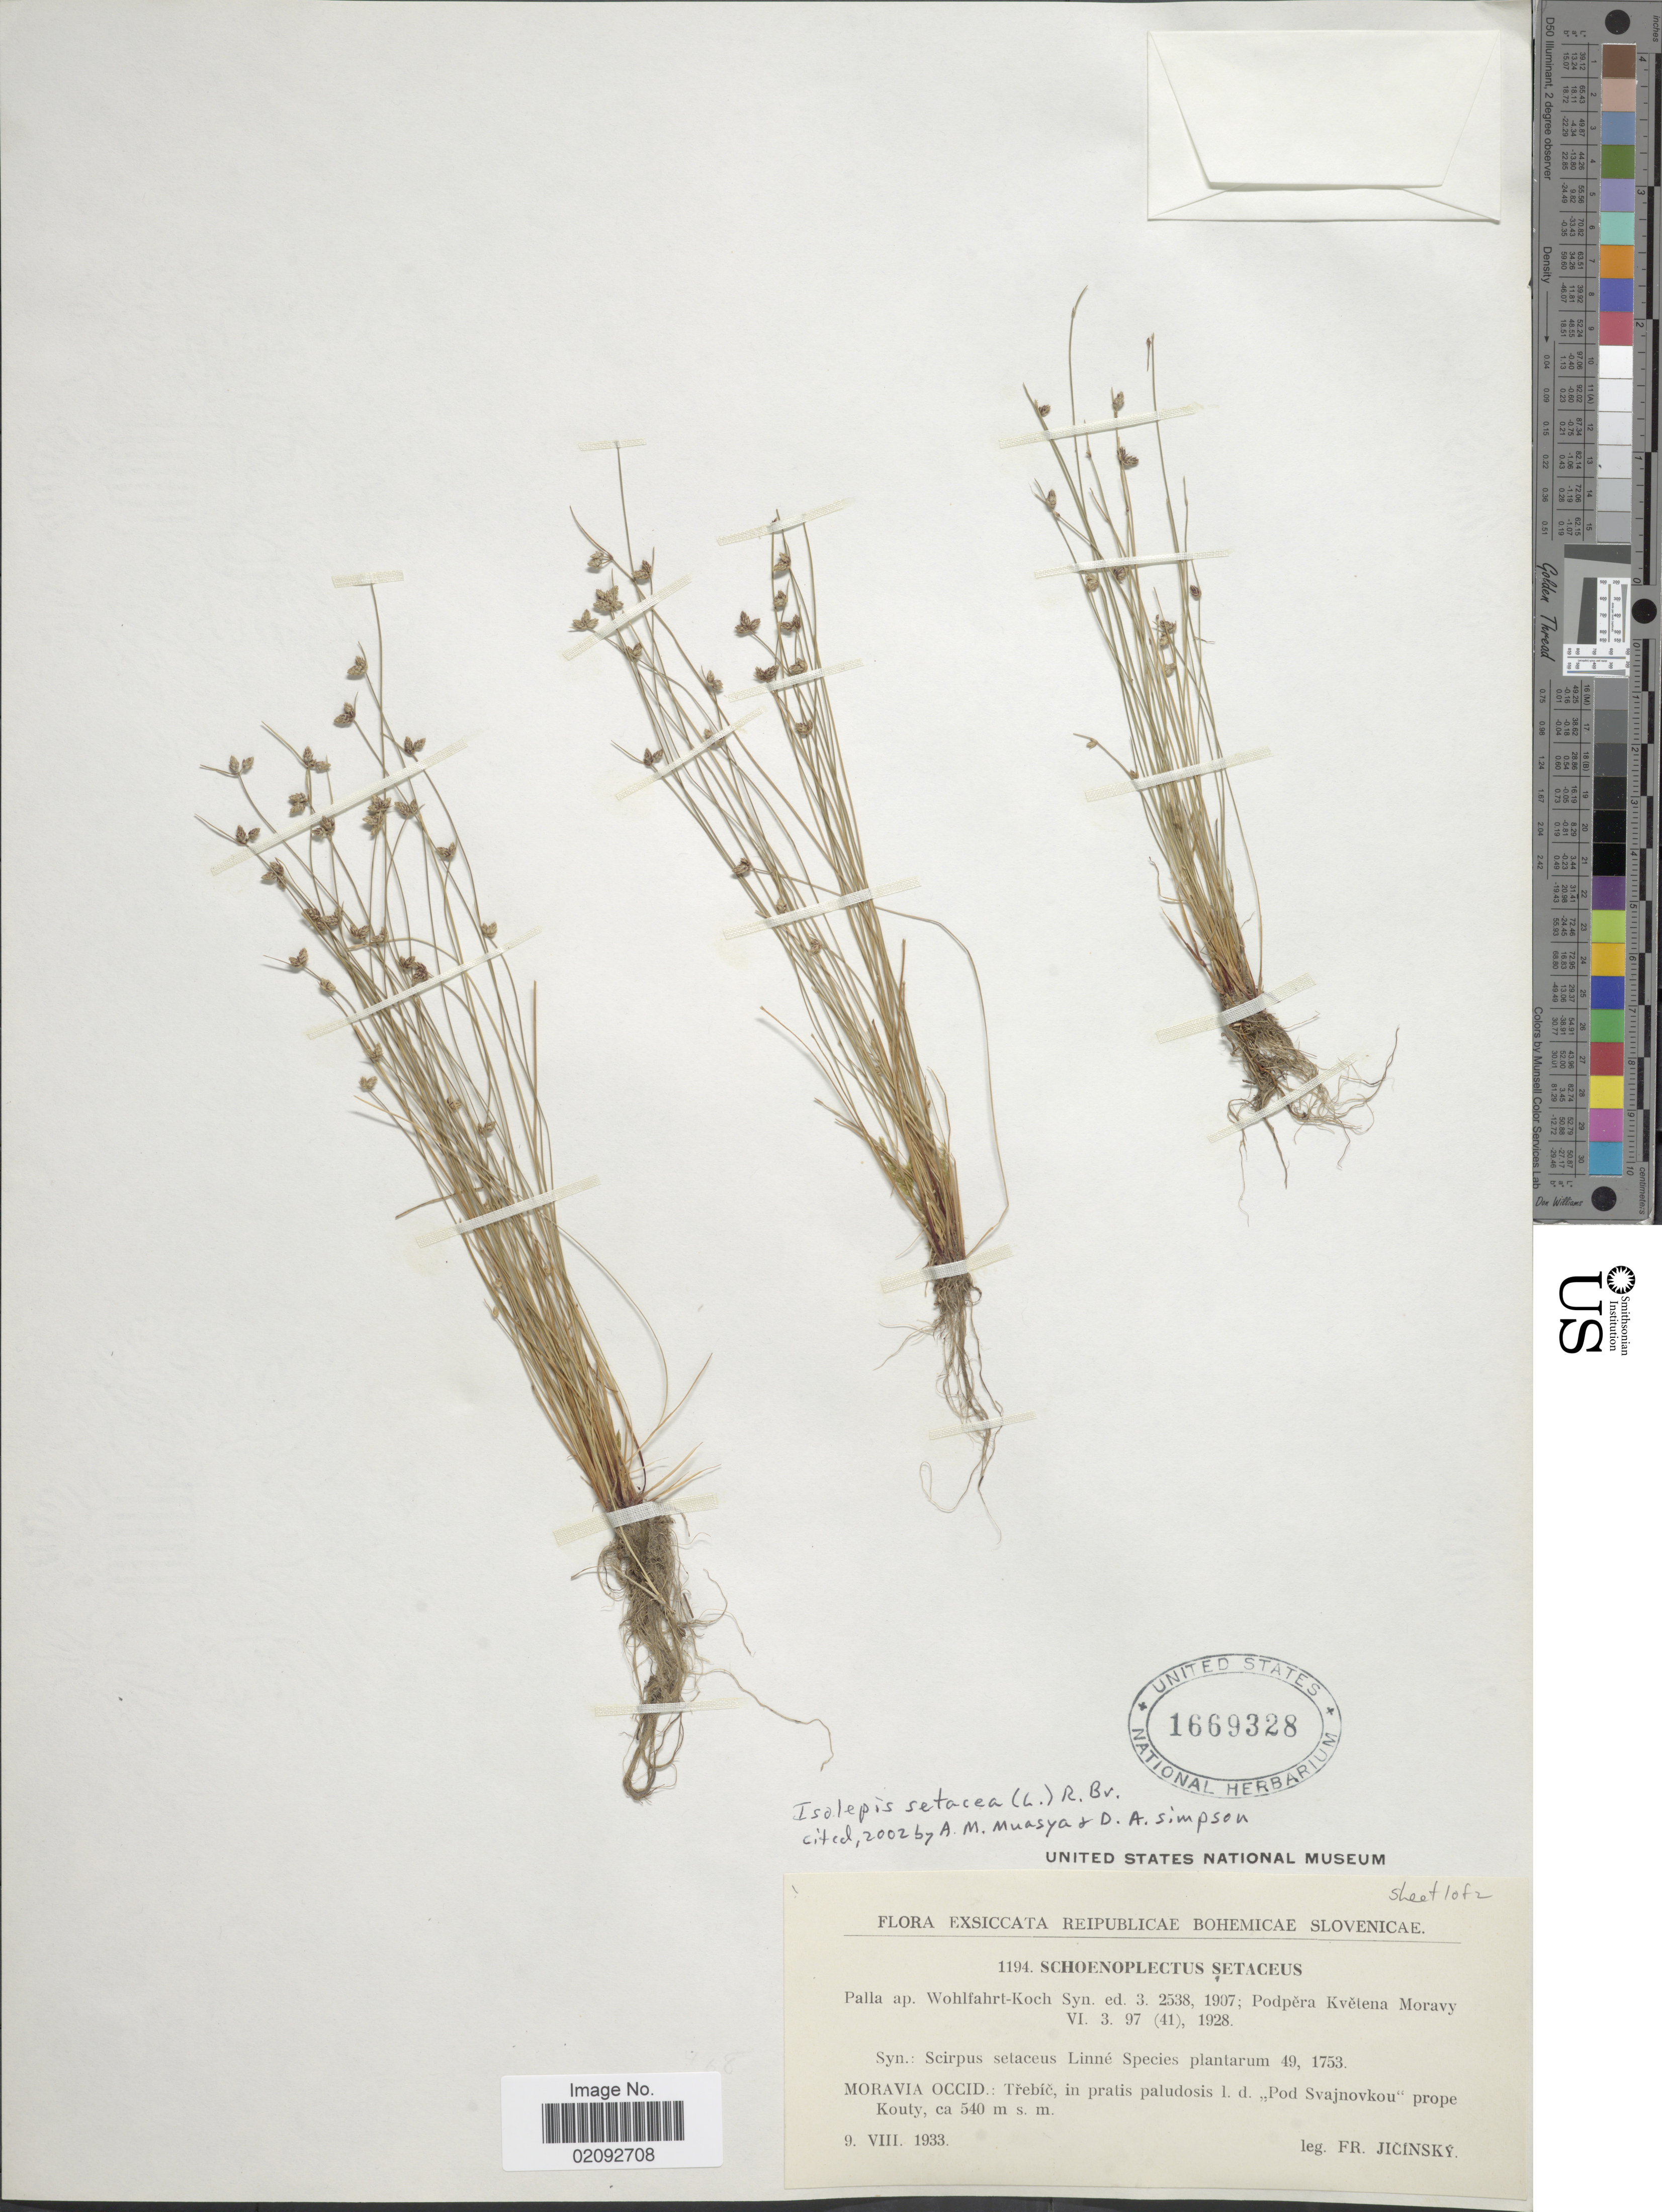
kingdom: Plantae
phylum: Tracheophyta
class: Liliopsida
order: Poales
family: Cyperaceae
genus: Isolepis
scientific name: Isolepis setacea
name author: (L.) R. Br.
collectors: B. Jicinsky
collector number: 1194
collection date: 1933-08-09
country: Slovenia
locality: Republicae Bohemciae Slovenicae, Moravia Occid: Trebic, in pratis paludosis, l.d. Pod Svajnovkou prope Kouty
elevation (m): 540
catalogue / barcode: US 1669328